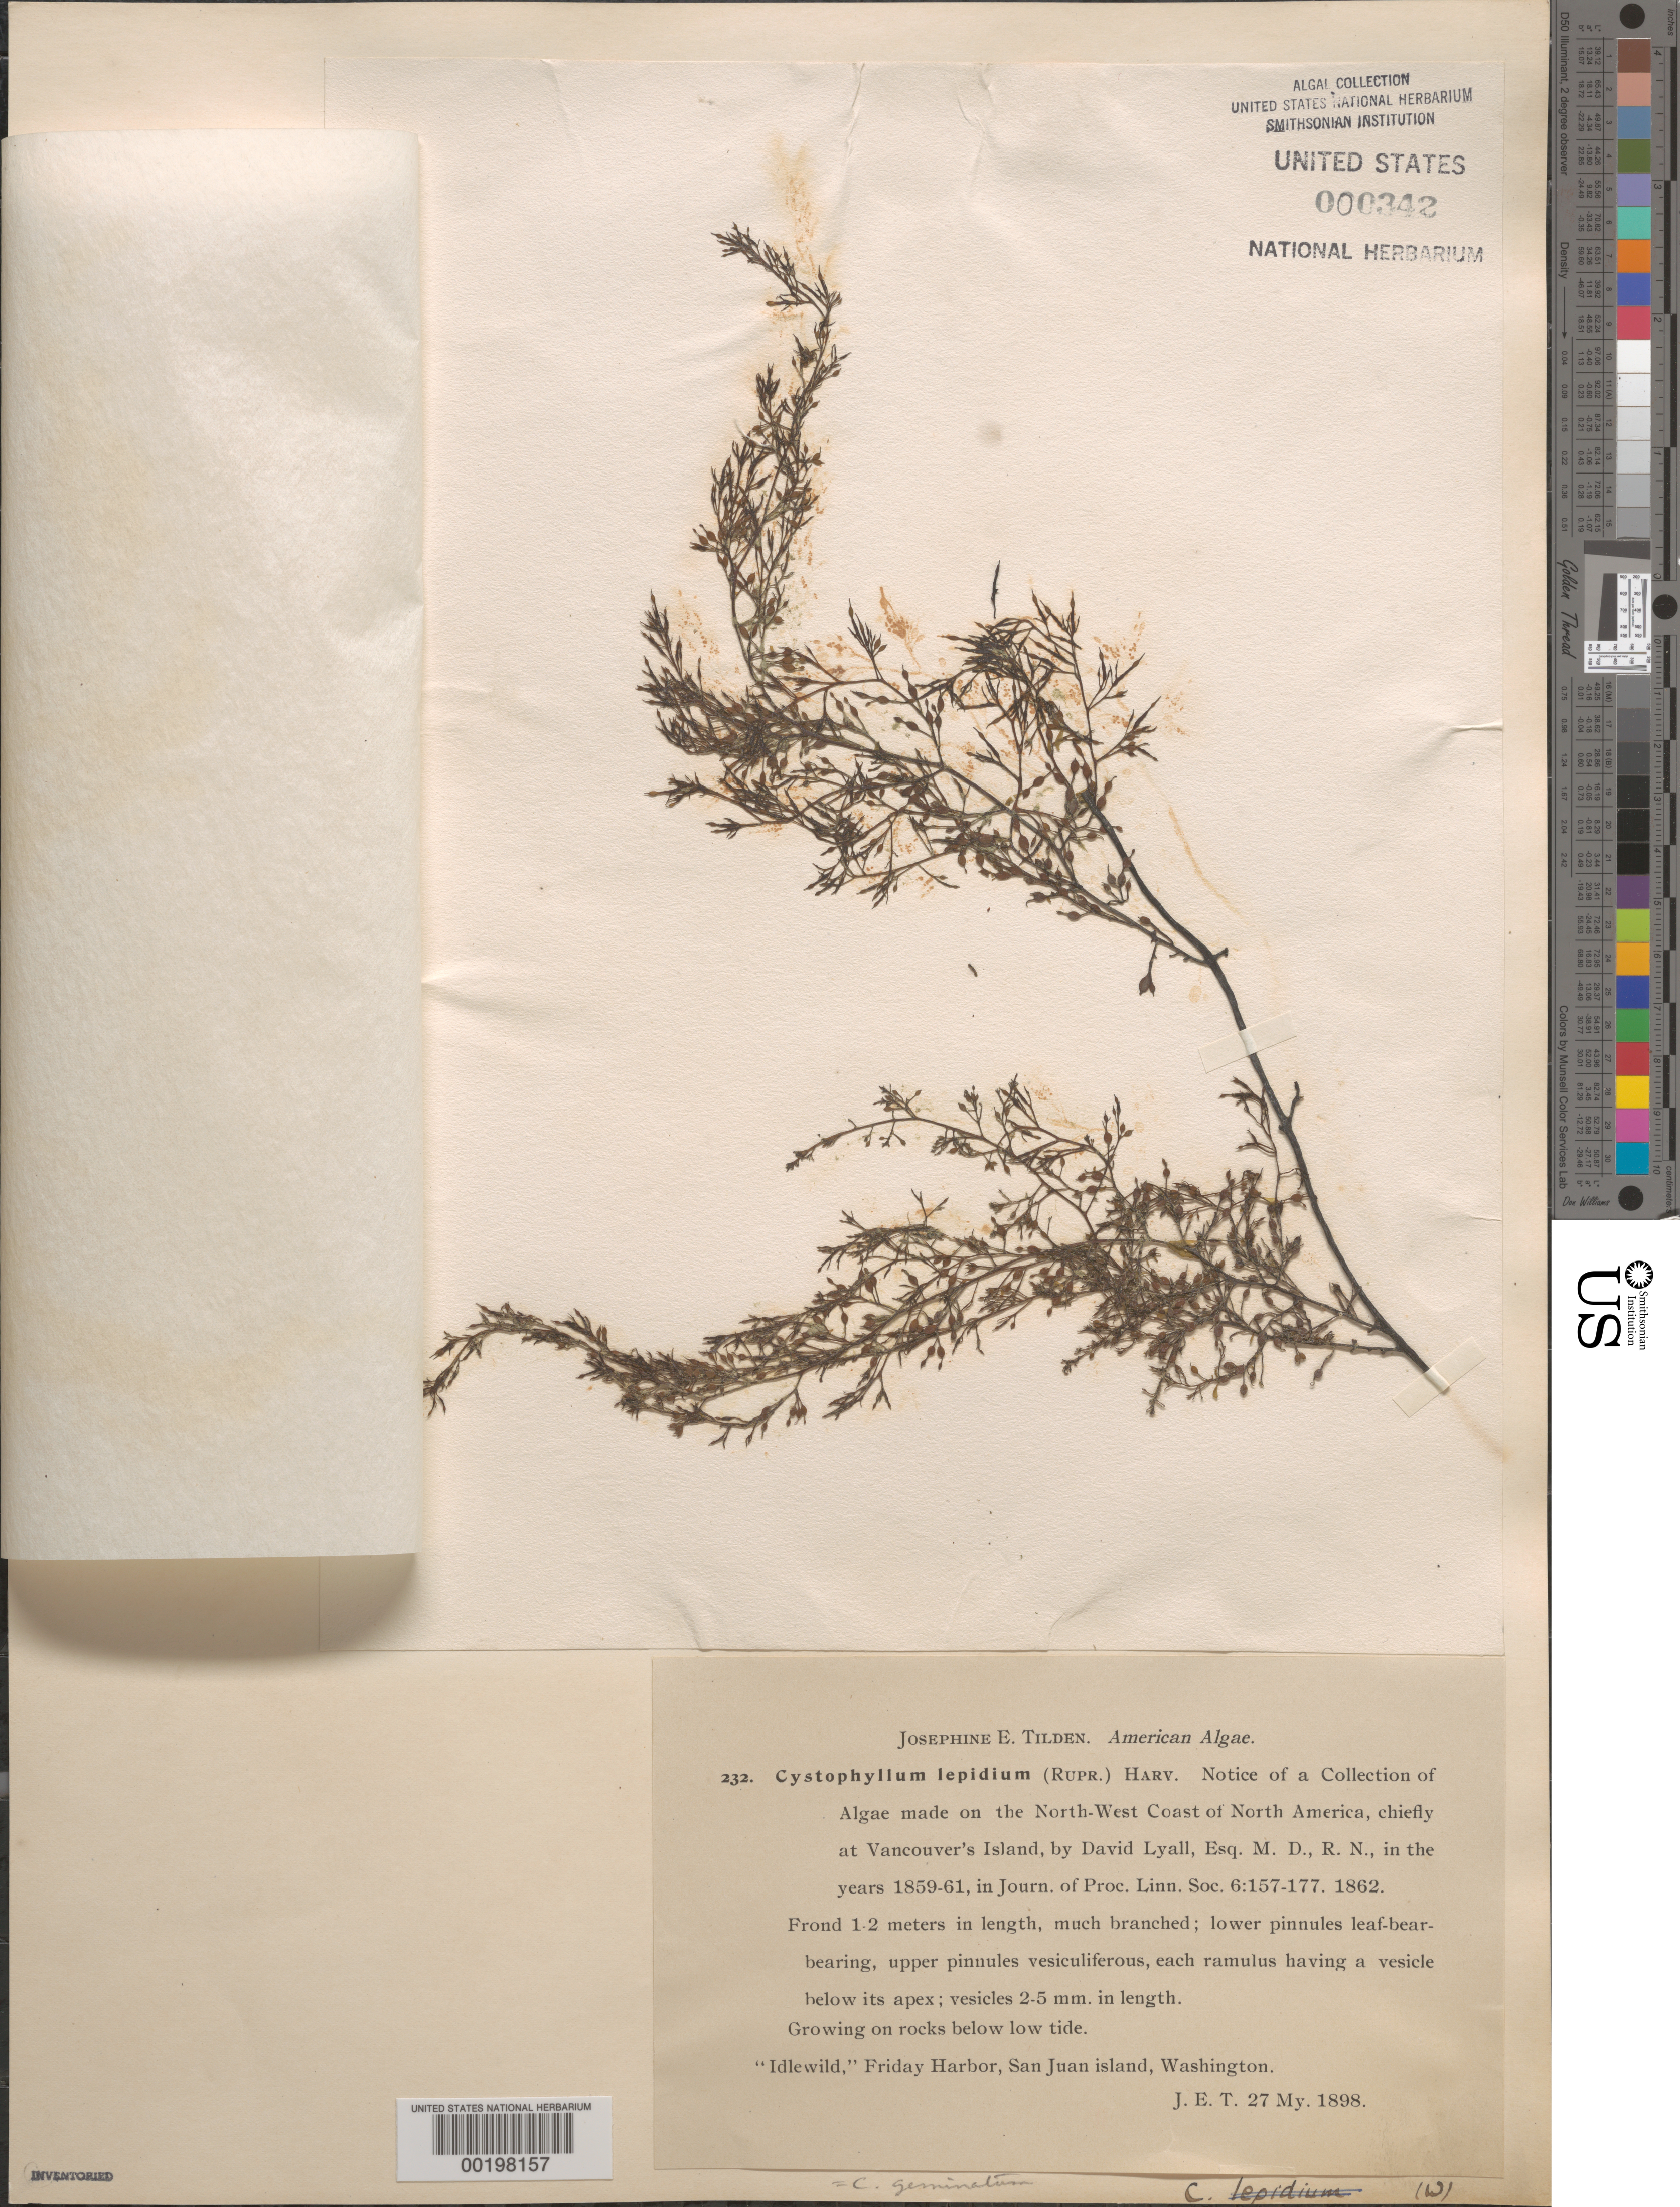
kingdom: Chromista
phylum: Ochrophyta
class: Phaeophyceae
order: Fucales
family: Sargassaceae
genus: Stephanocystis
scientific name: Stephanocystis geminata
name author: (C. Agardh) Draisma et al.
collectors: J. E. Tilden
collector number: JET 232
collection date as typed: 27 May 1898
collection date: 1898-05-27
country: United States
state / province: Washington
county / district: San Juan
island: San Juan Island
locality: Idlewild, Friday Harbor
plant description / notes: Tilden, American Algae, as Cystophyllum lepidium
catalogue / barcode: US 342